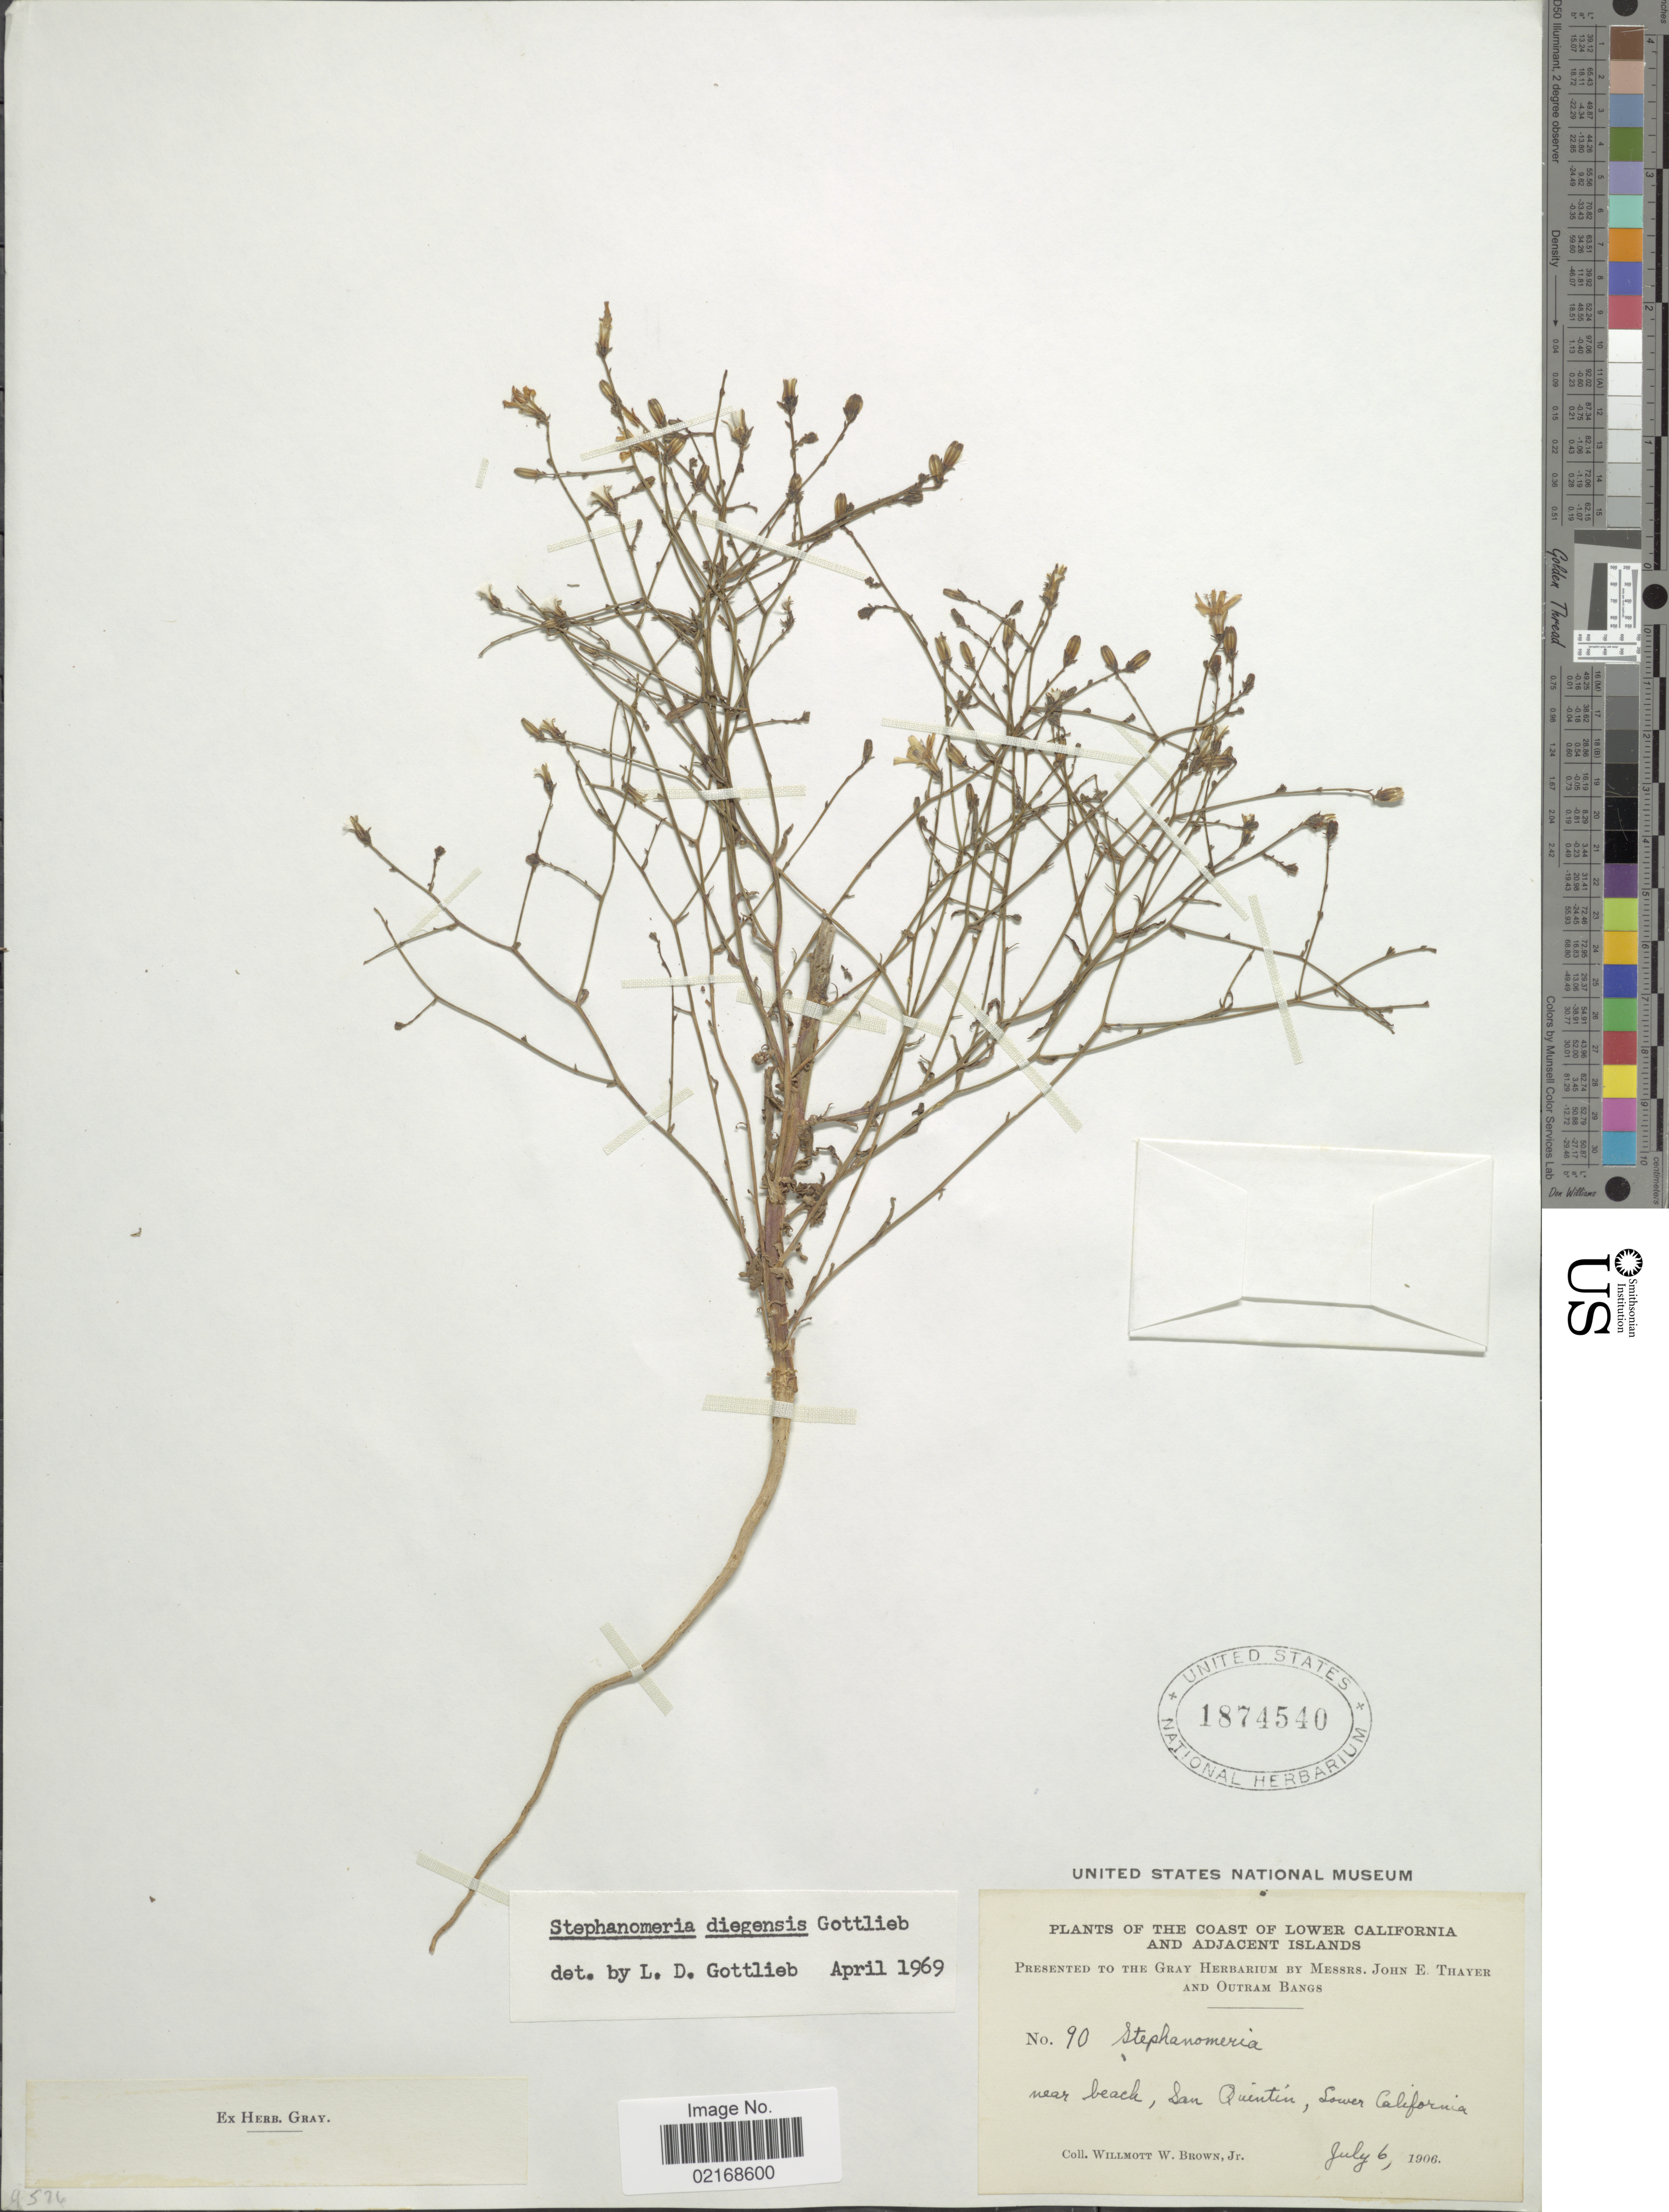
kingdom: Plantae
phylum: Tracheophyta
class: Magnoliopsida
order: Asterales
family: Asteraceae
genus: Stephanomeria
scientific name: Stephanomeria diegensis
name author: Gottlieb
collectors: W. W. Brown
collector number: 90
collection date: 1906-07-06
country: Mexico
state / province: Baja California Norte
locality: The Coast of Lower California and Adjacent Island, near beach, San Quintin, Lower Califorinia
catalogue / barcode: US 1874540